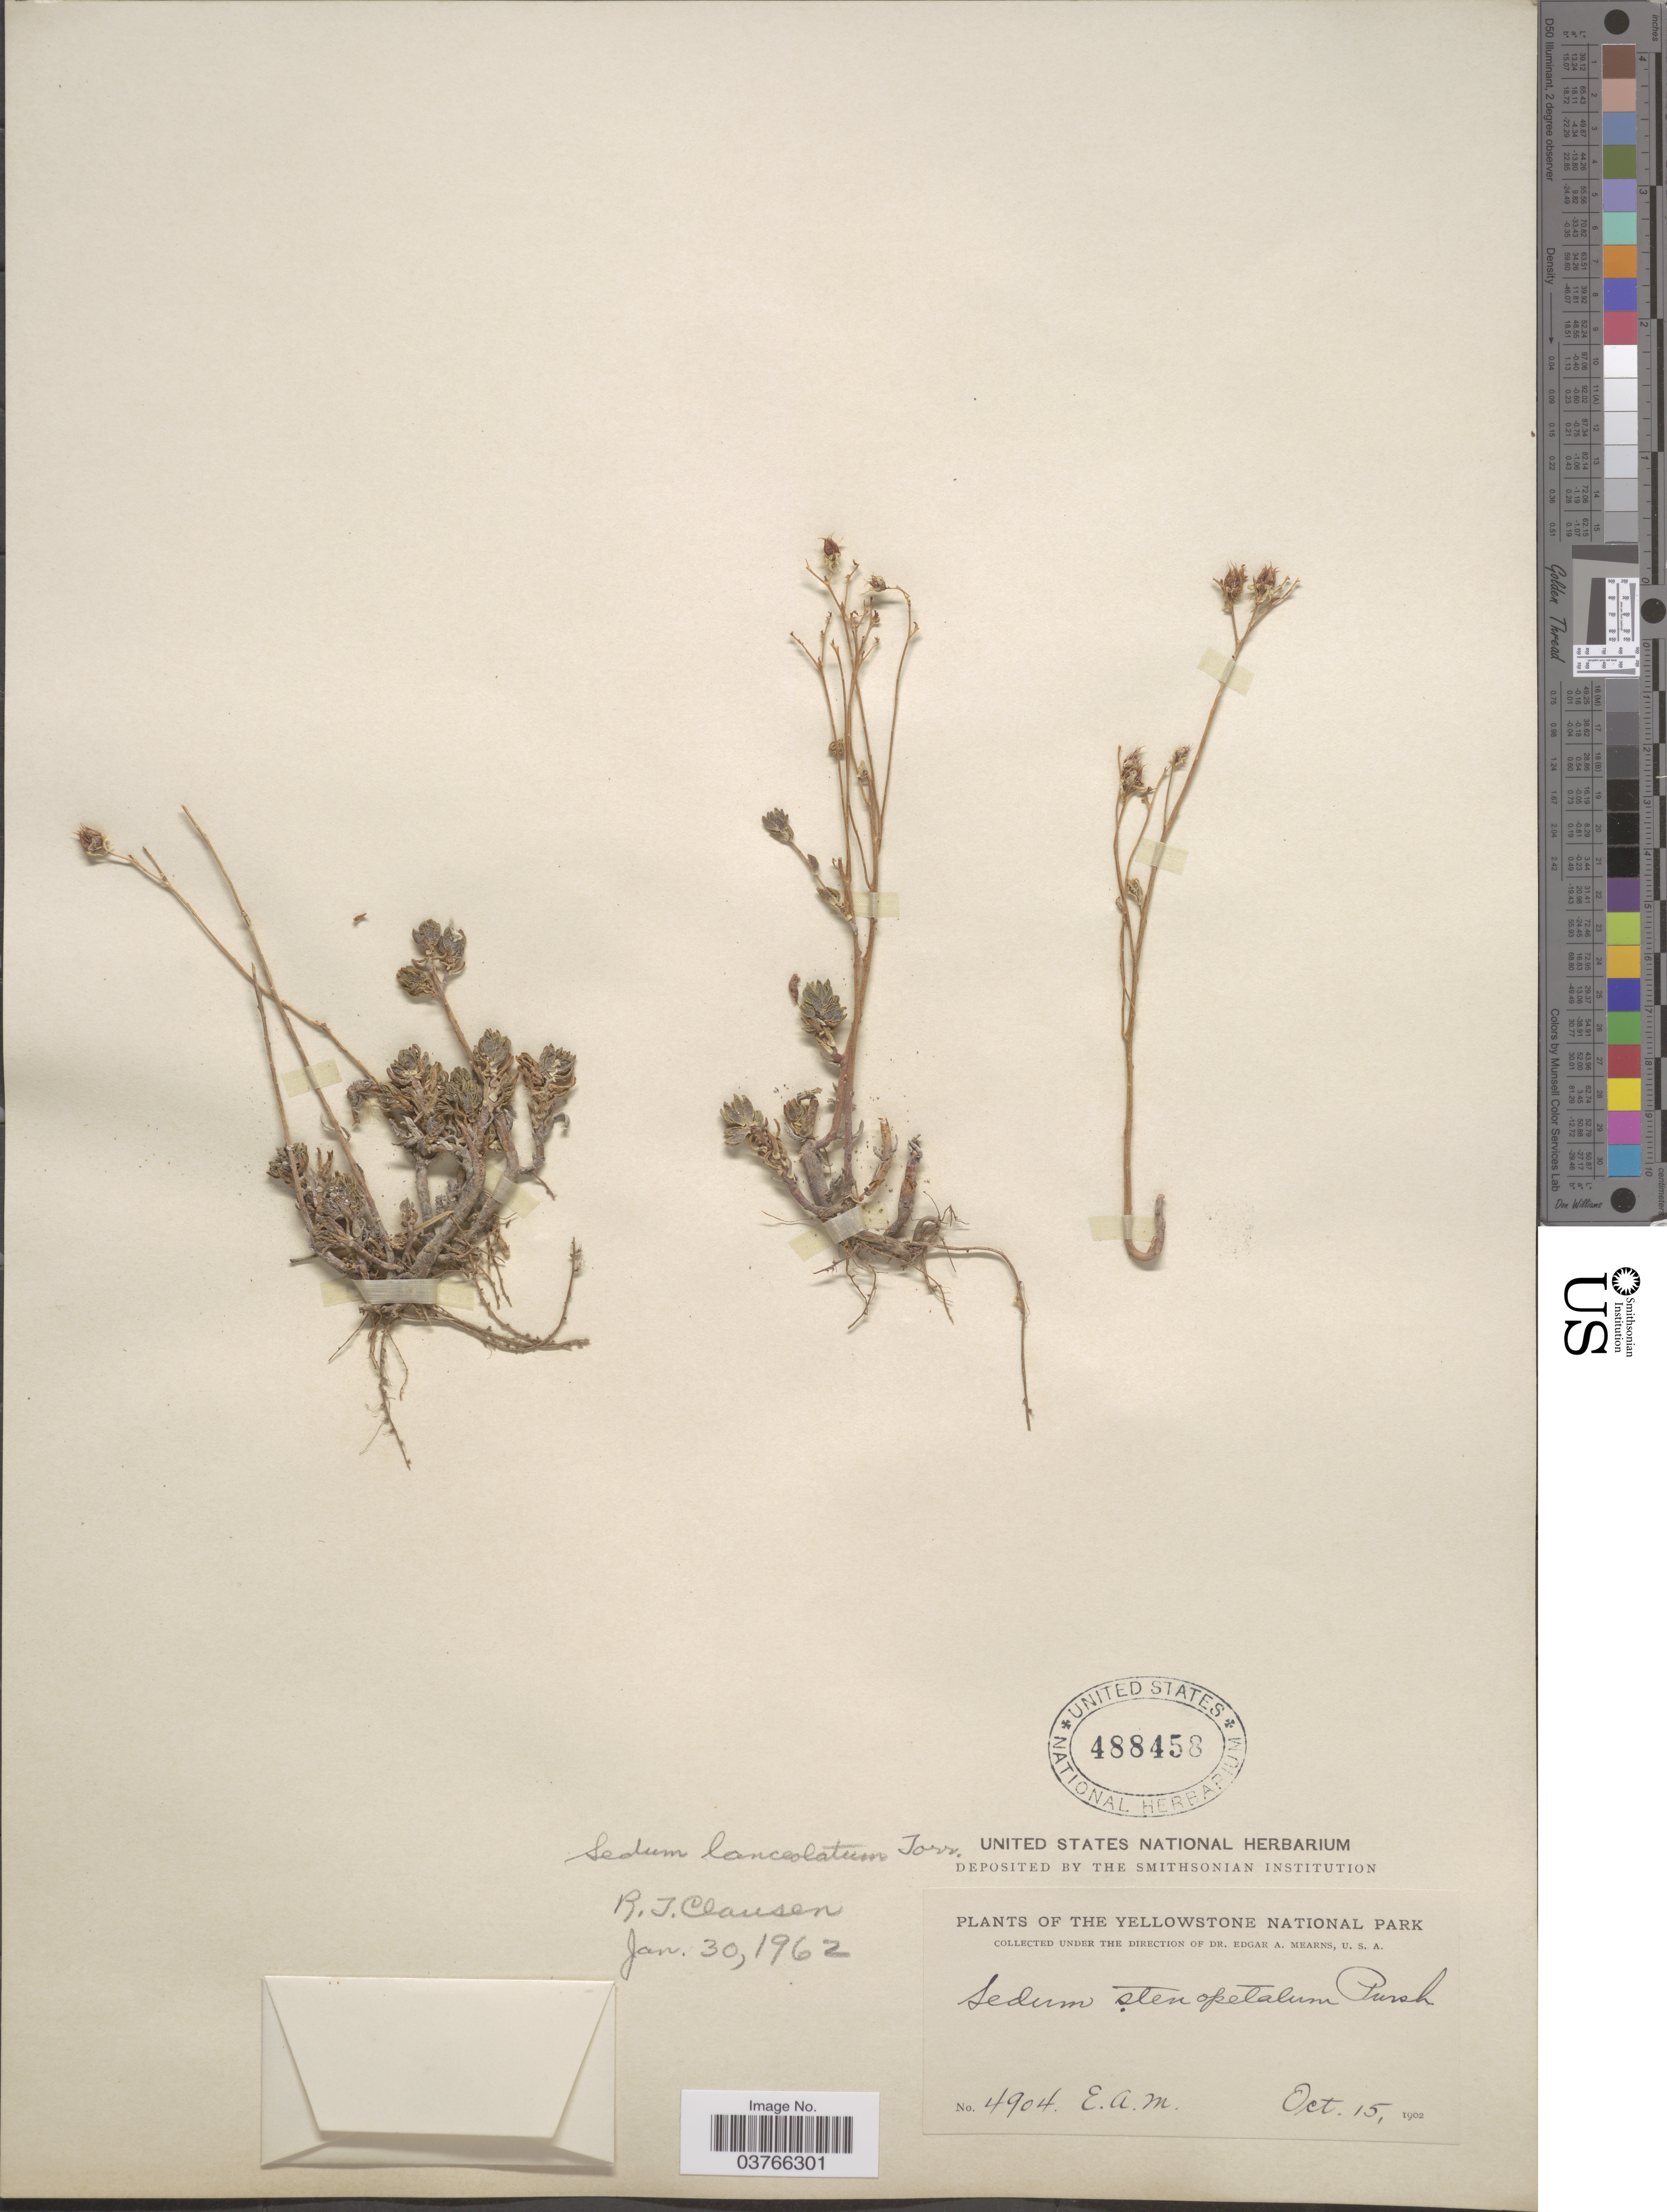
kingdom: Plantae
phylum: Tracheophyta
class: Magnoliopsida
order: Saxifragales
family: Crassulaceae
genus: Sedum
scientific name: Sedum lanceolatum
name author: Torr.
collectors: E. A. Mearns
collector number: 4904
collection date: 1902-10-15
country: United States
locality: The Yellowstone National Park.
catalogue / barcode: US 488458